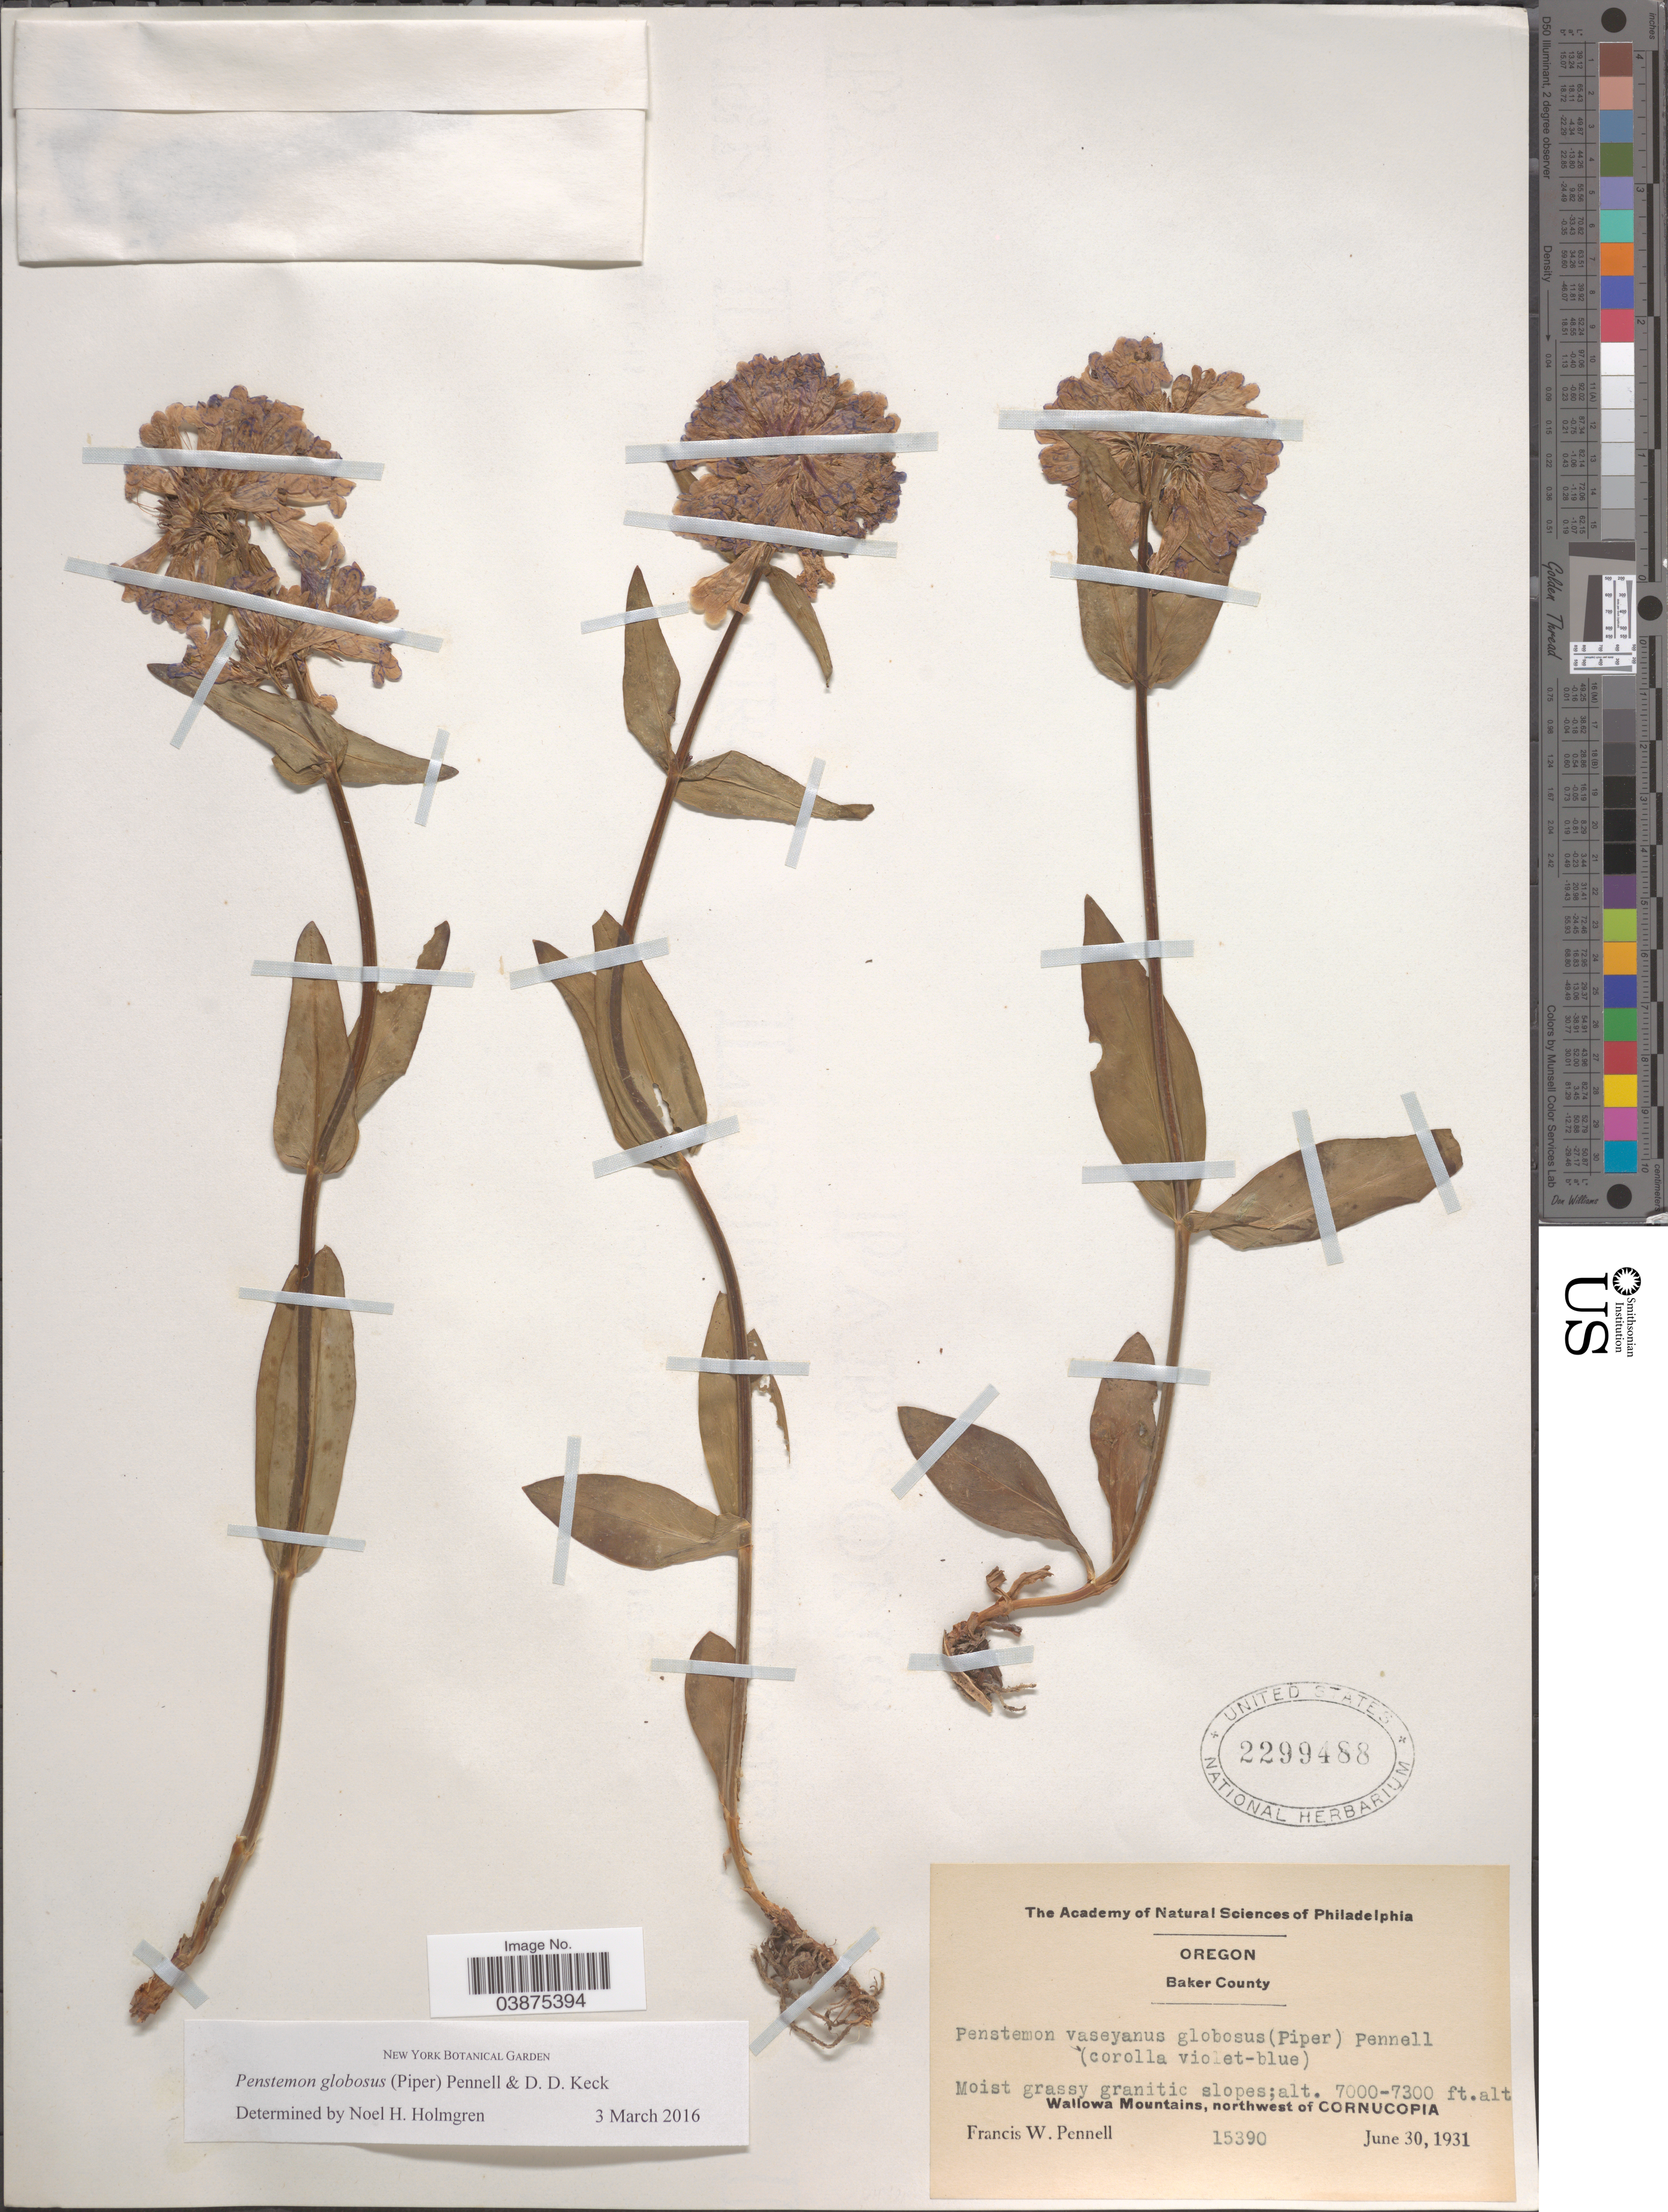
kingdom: Plantae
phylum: Tracheophyta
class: Magnoliopsida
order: Lamiales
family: Plantaginaceae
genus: Penstemon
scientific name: Penstemon globosus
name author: (Piper) Pennell & D.D. Keck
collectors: F. W. Pennell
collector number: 15390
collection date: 1931-06-30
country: United States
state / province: Oregon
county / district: Baker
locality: Wallowa Mountains, northwest of Cornucopia.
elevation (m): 2134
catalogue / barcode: US 2299488